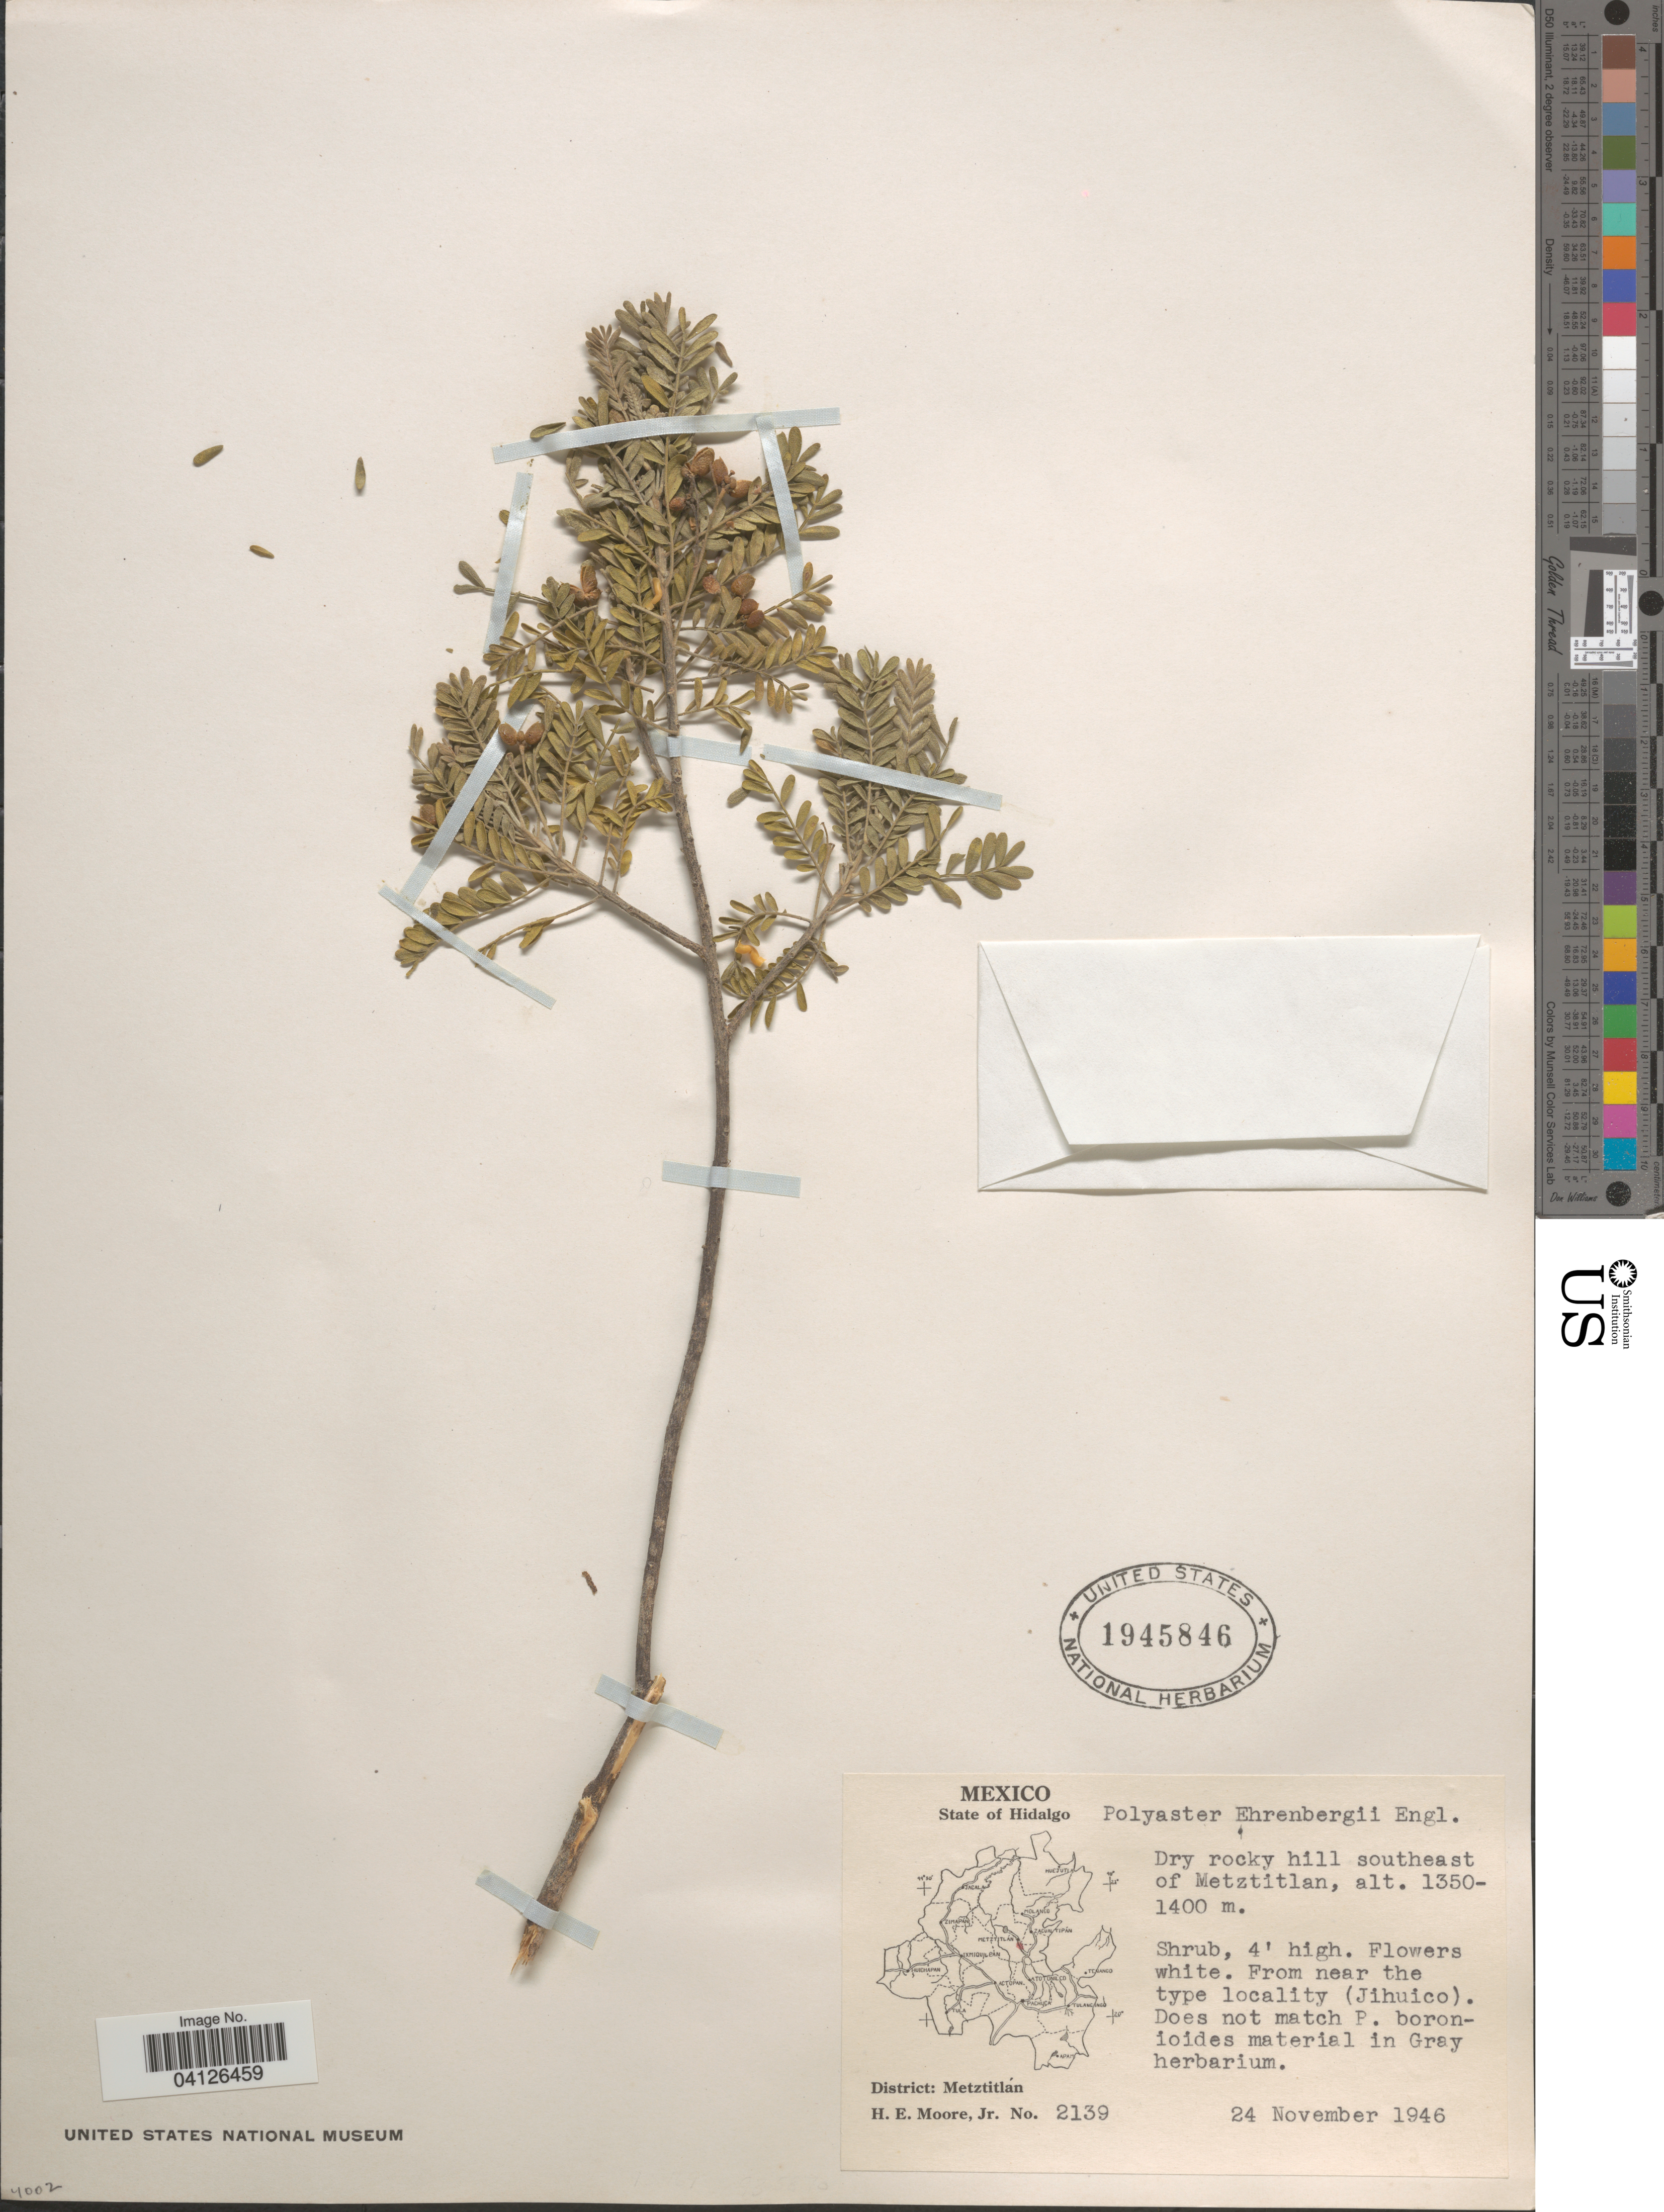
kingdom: Plantae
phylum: Tracheophyta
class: Magnoliopsida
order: Sapindales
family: Rutaceae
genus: Polyaster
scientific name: Polyaster ehrenbergii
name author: Engl.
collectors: H. Moore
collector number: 2139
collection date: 1946-11-24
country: Mexico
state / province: Hidalgo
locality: Dry rocky hill southeast of Metzitlan. District: Metztitlan.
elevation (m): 1350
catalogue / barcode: US 1945846